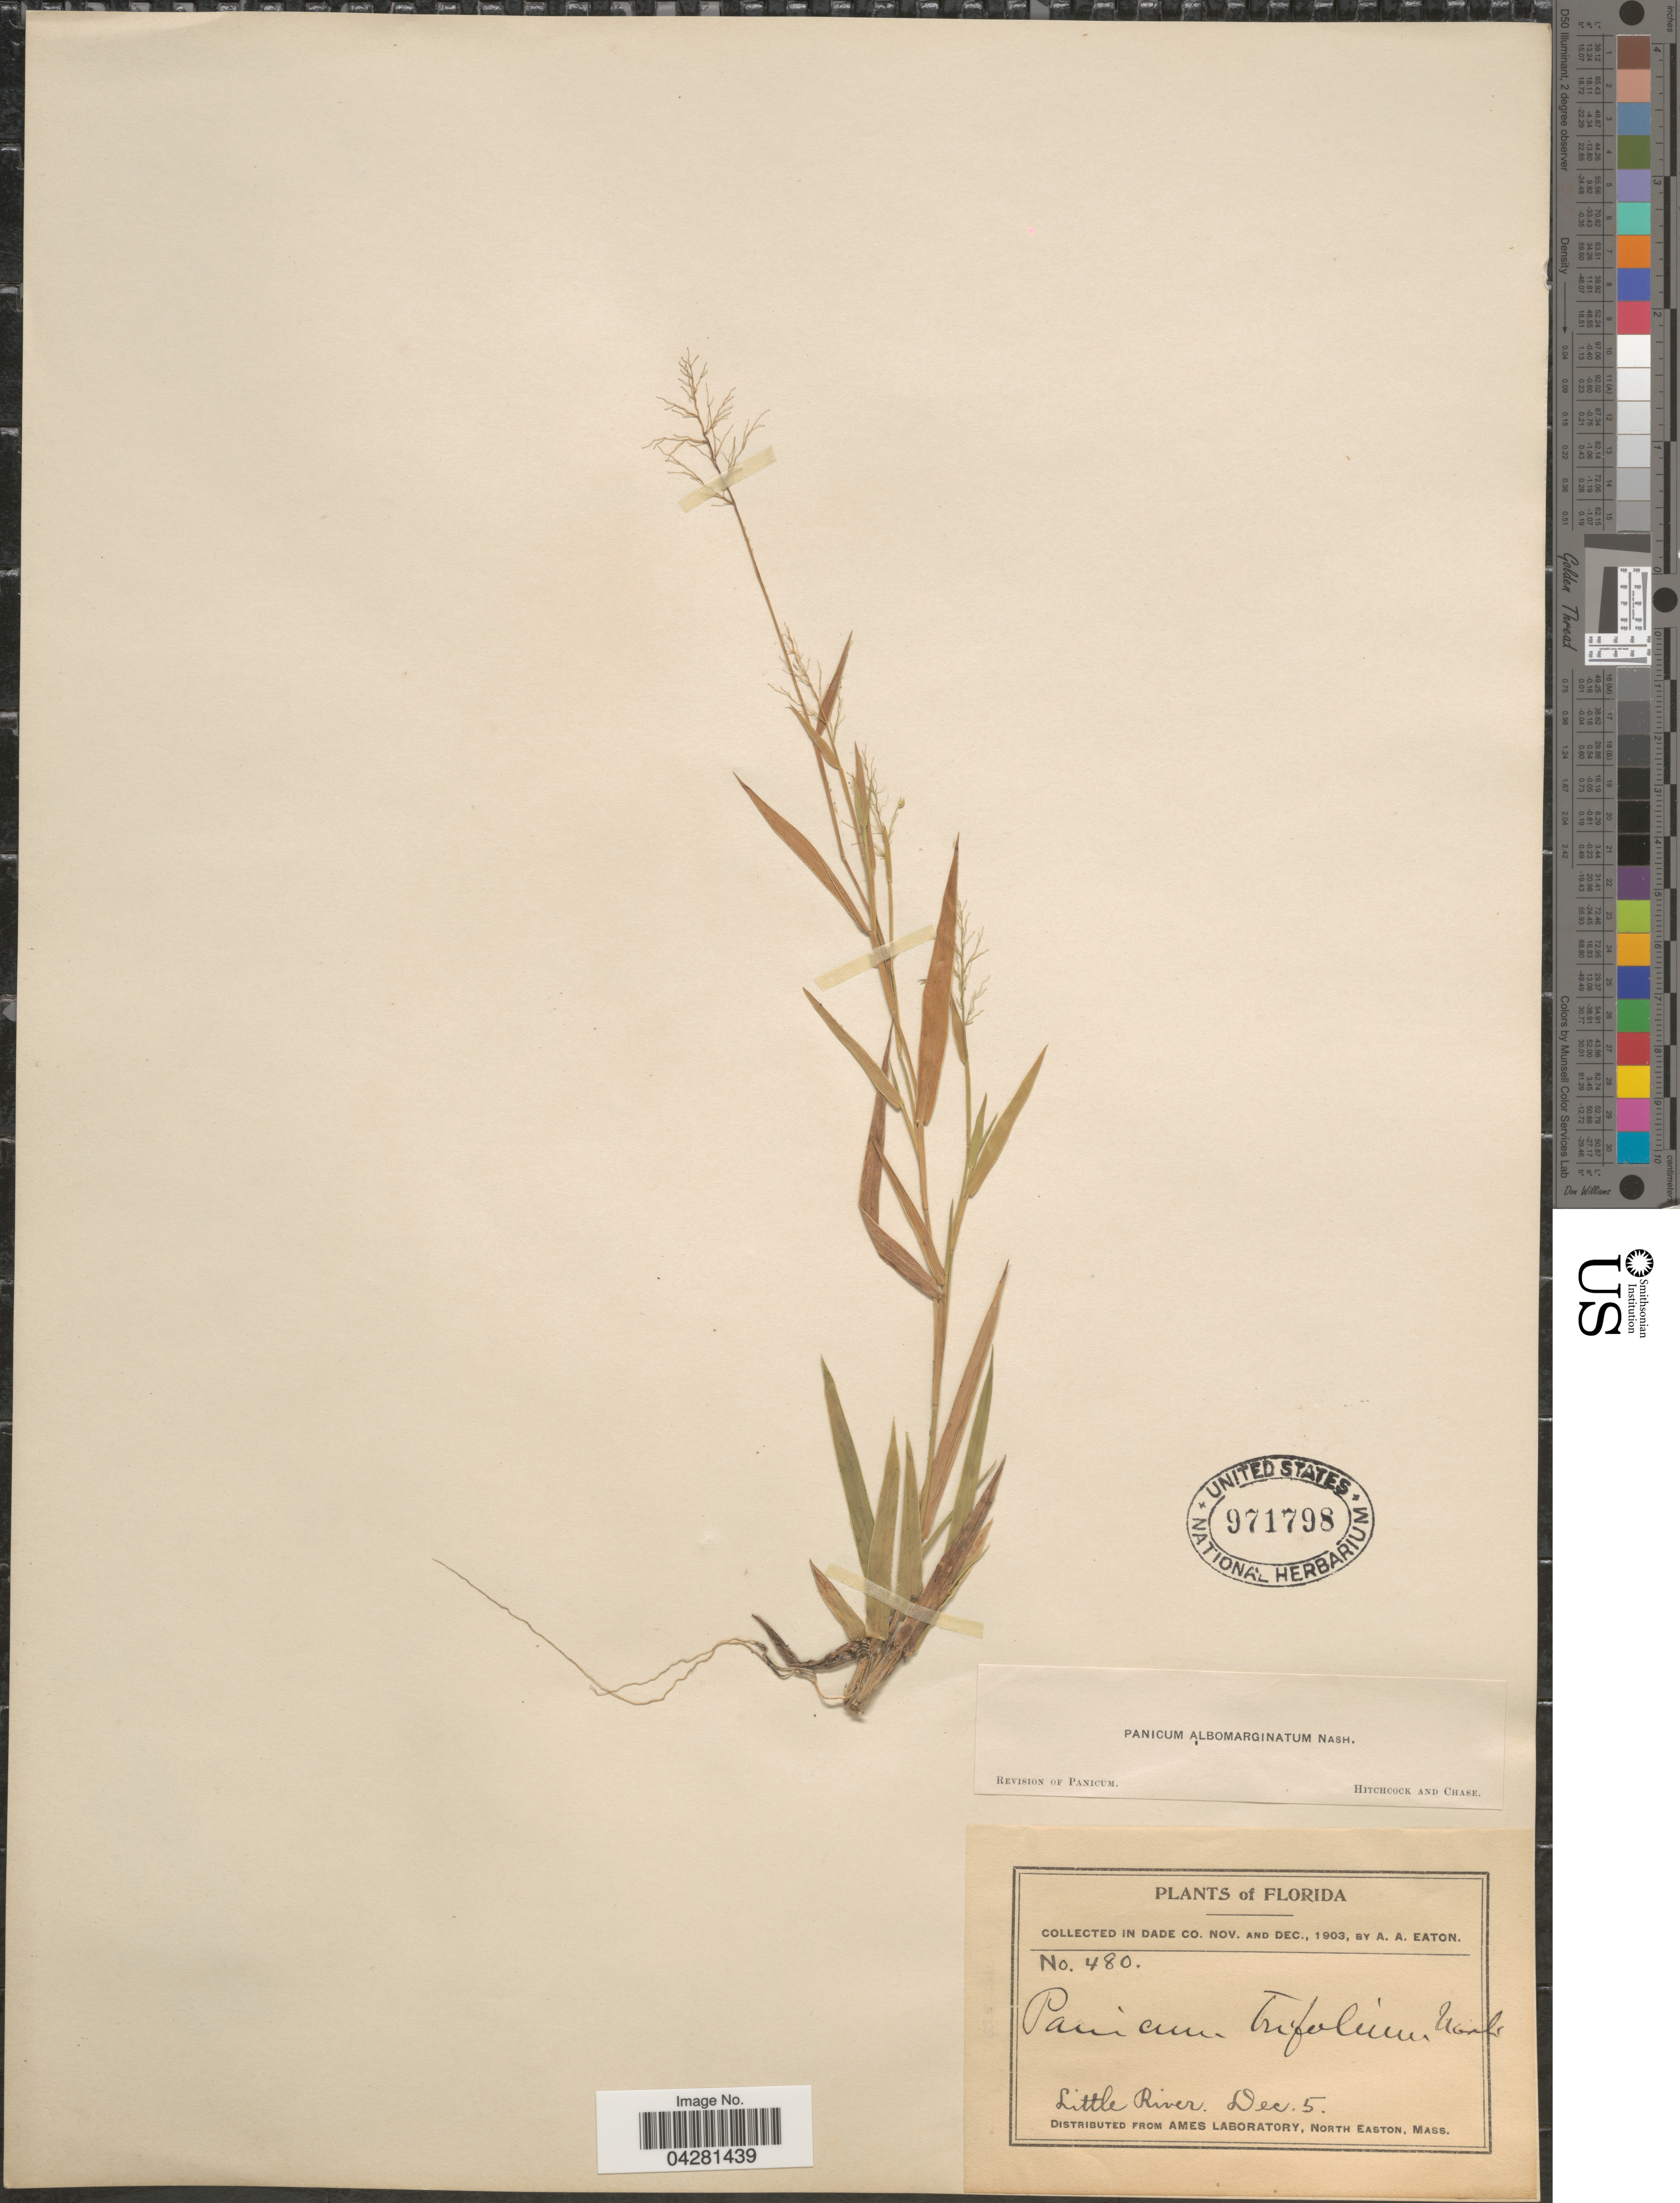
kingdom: Plantae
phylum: Tracheophyta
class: Liliopsida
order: Poales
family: Poaceae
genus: Dichanthelium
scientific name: Dichanthelium dichotomum var. unciphyllum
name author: (Trin.) Davidse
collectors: A. A. Eaton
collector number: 480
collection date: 1903-12-05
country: United States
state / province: Florida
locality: Dade Co. Little River.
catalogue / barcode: US 971798